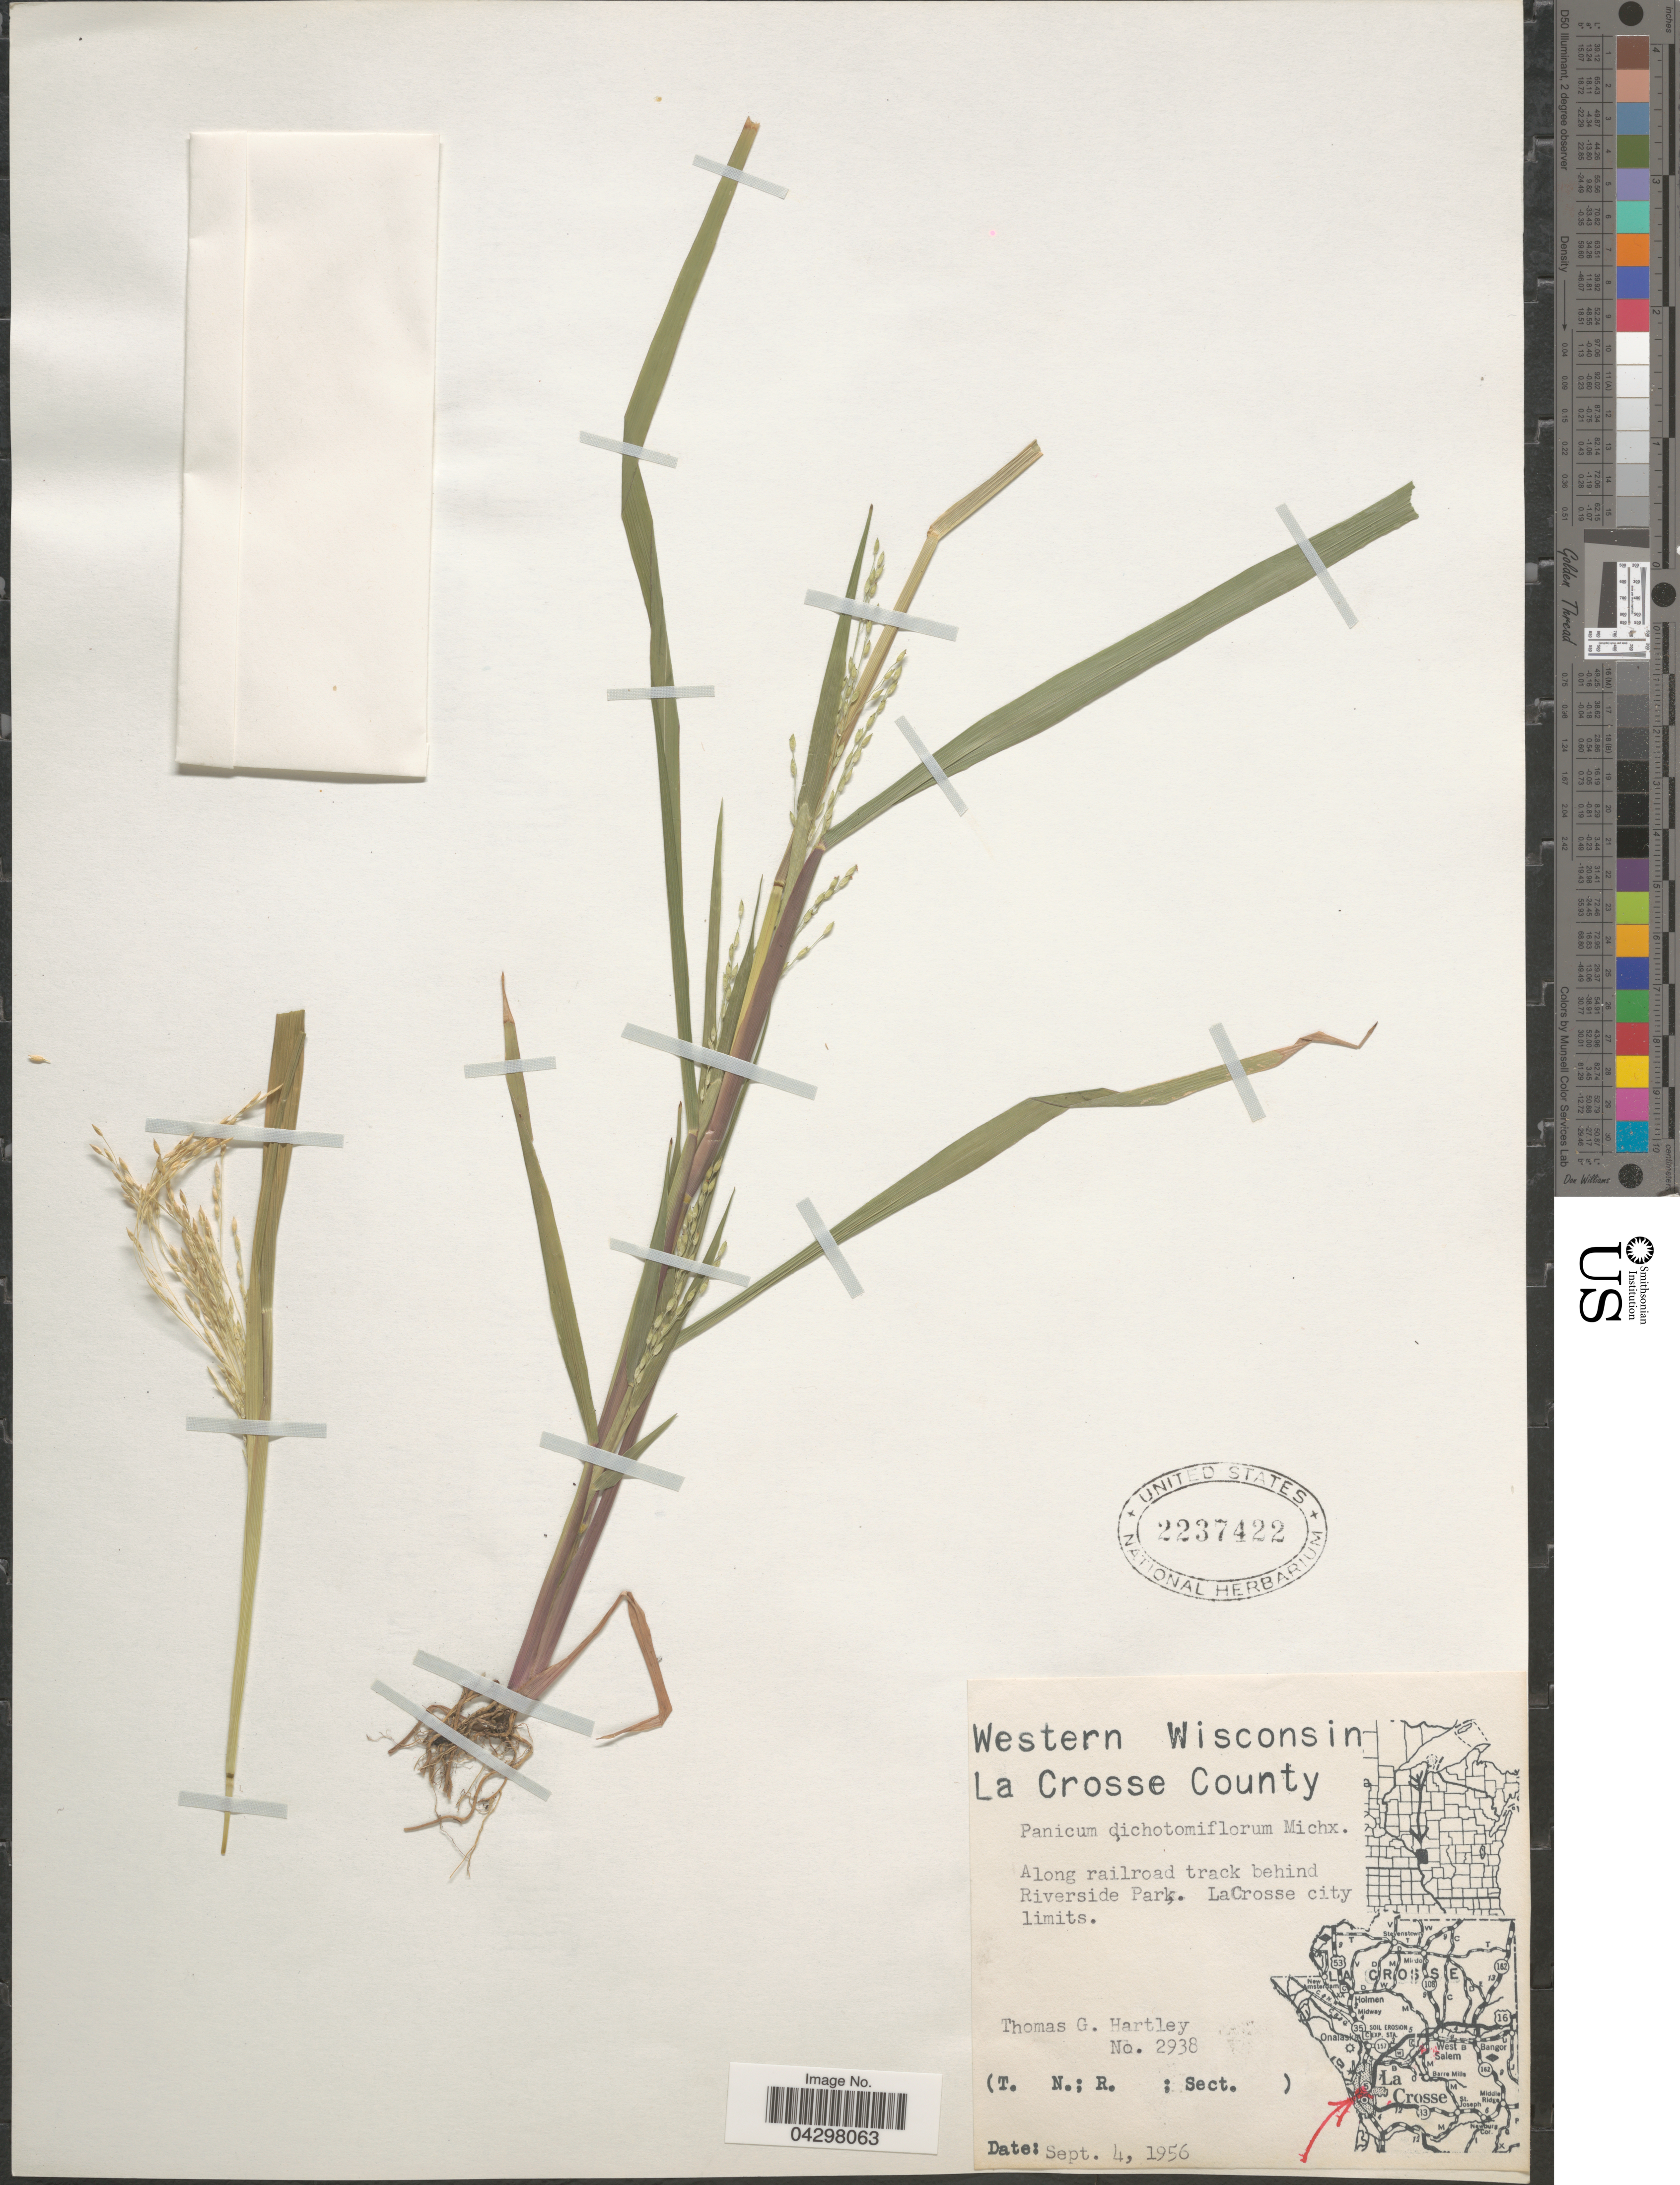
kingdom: Plantae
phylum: Tracheophyta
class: Liliopsida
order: Poales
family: Poaceae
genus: Panicum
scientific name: Panicum dichotomiflorum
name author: Michx.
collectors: T. G. Hartley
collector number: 2938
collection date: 1956-09-04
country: United States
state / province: Wisconsin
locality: Western Wisconsin. La Crosse County. Along railroad track behind Riverside Park. LaCrosse city limits.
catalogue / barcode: US 2237422